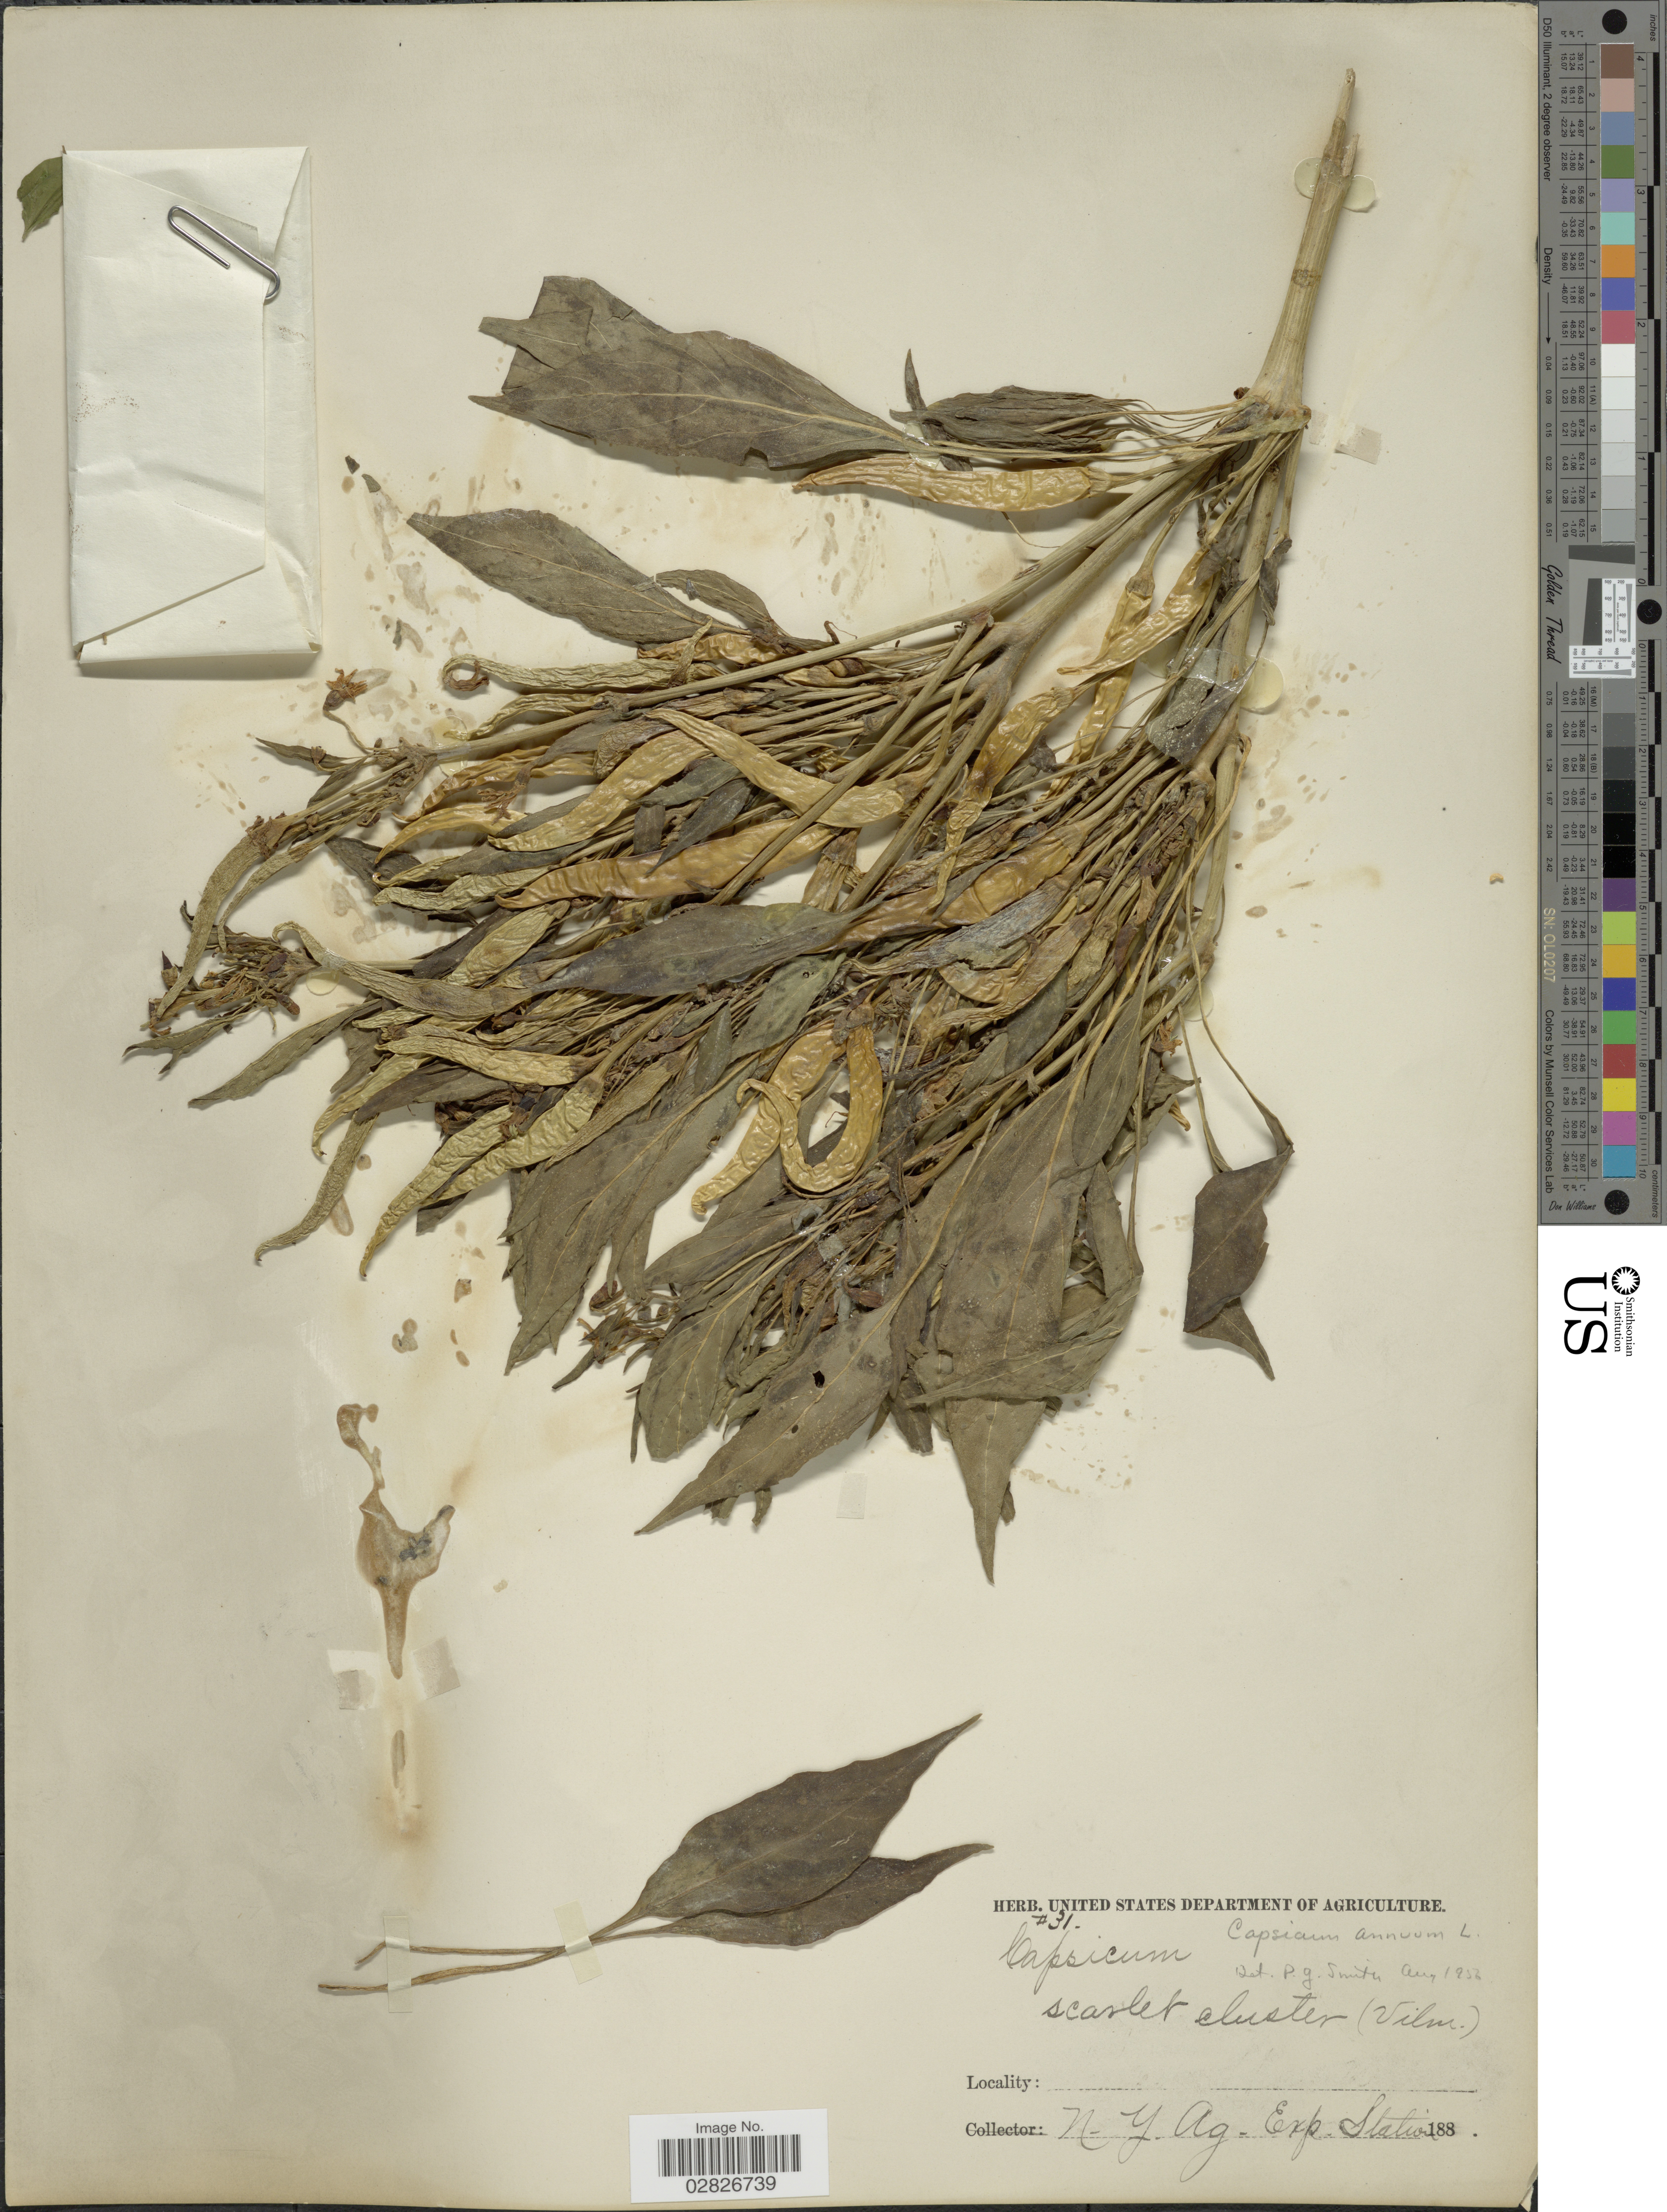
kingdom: Plantae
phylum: Tracheophyta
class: Magnoliopsida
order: Solanales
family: Solanaceae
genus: Capsicum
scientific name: Capsicum sp.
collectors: Facchini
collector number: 31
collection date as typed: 188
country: United States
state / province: New York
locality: N.Y. Ag. Exp. Station.